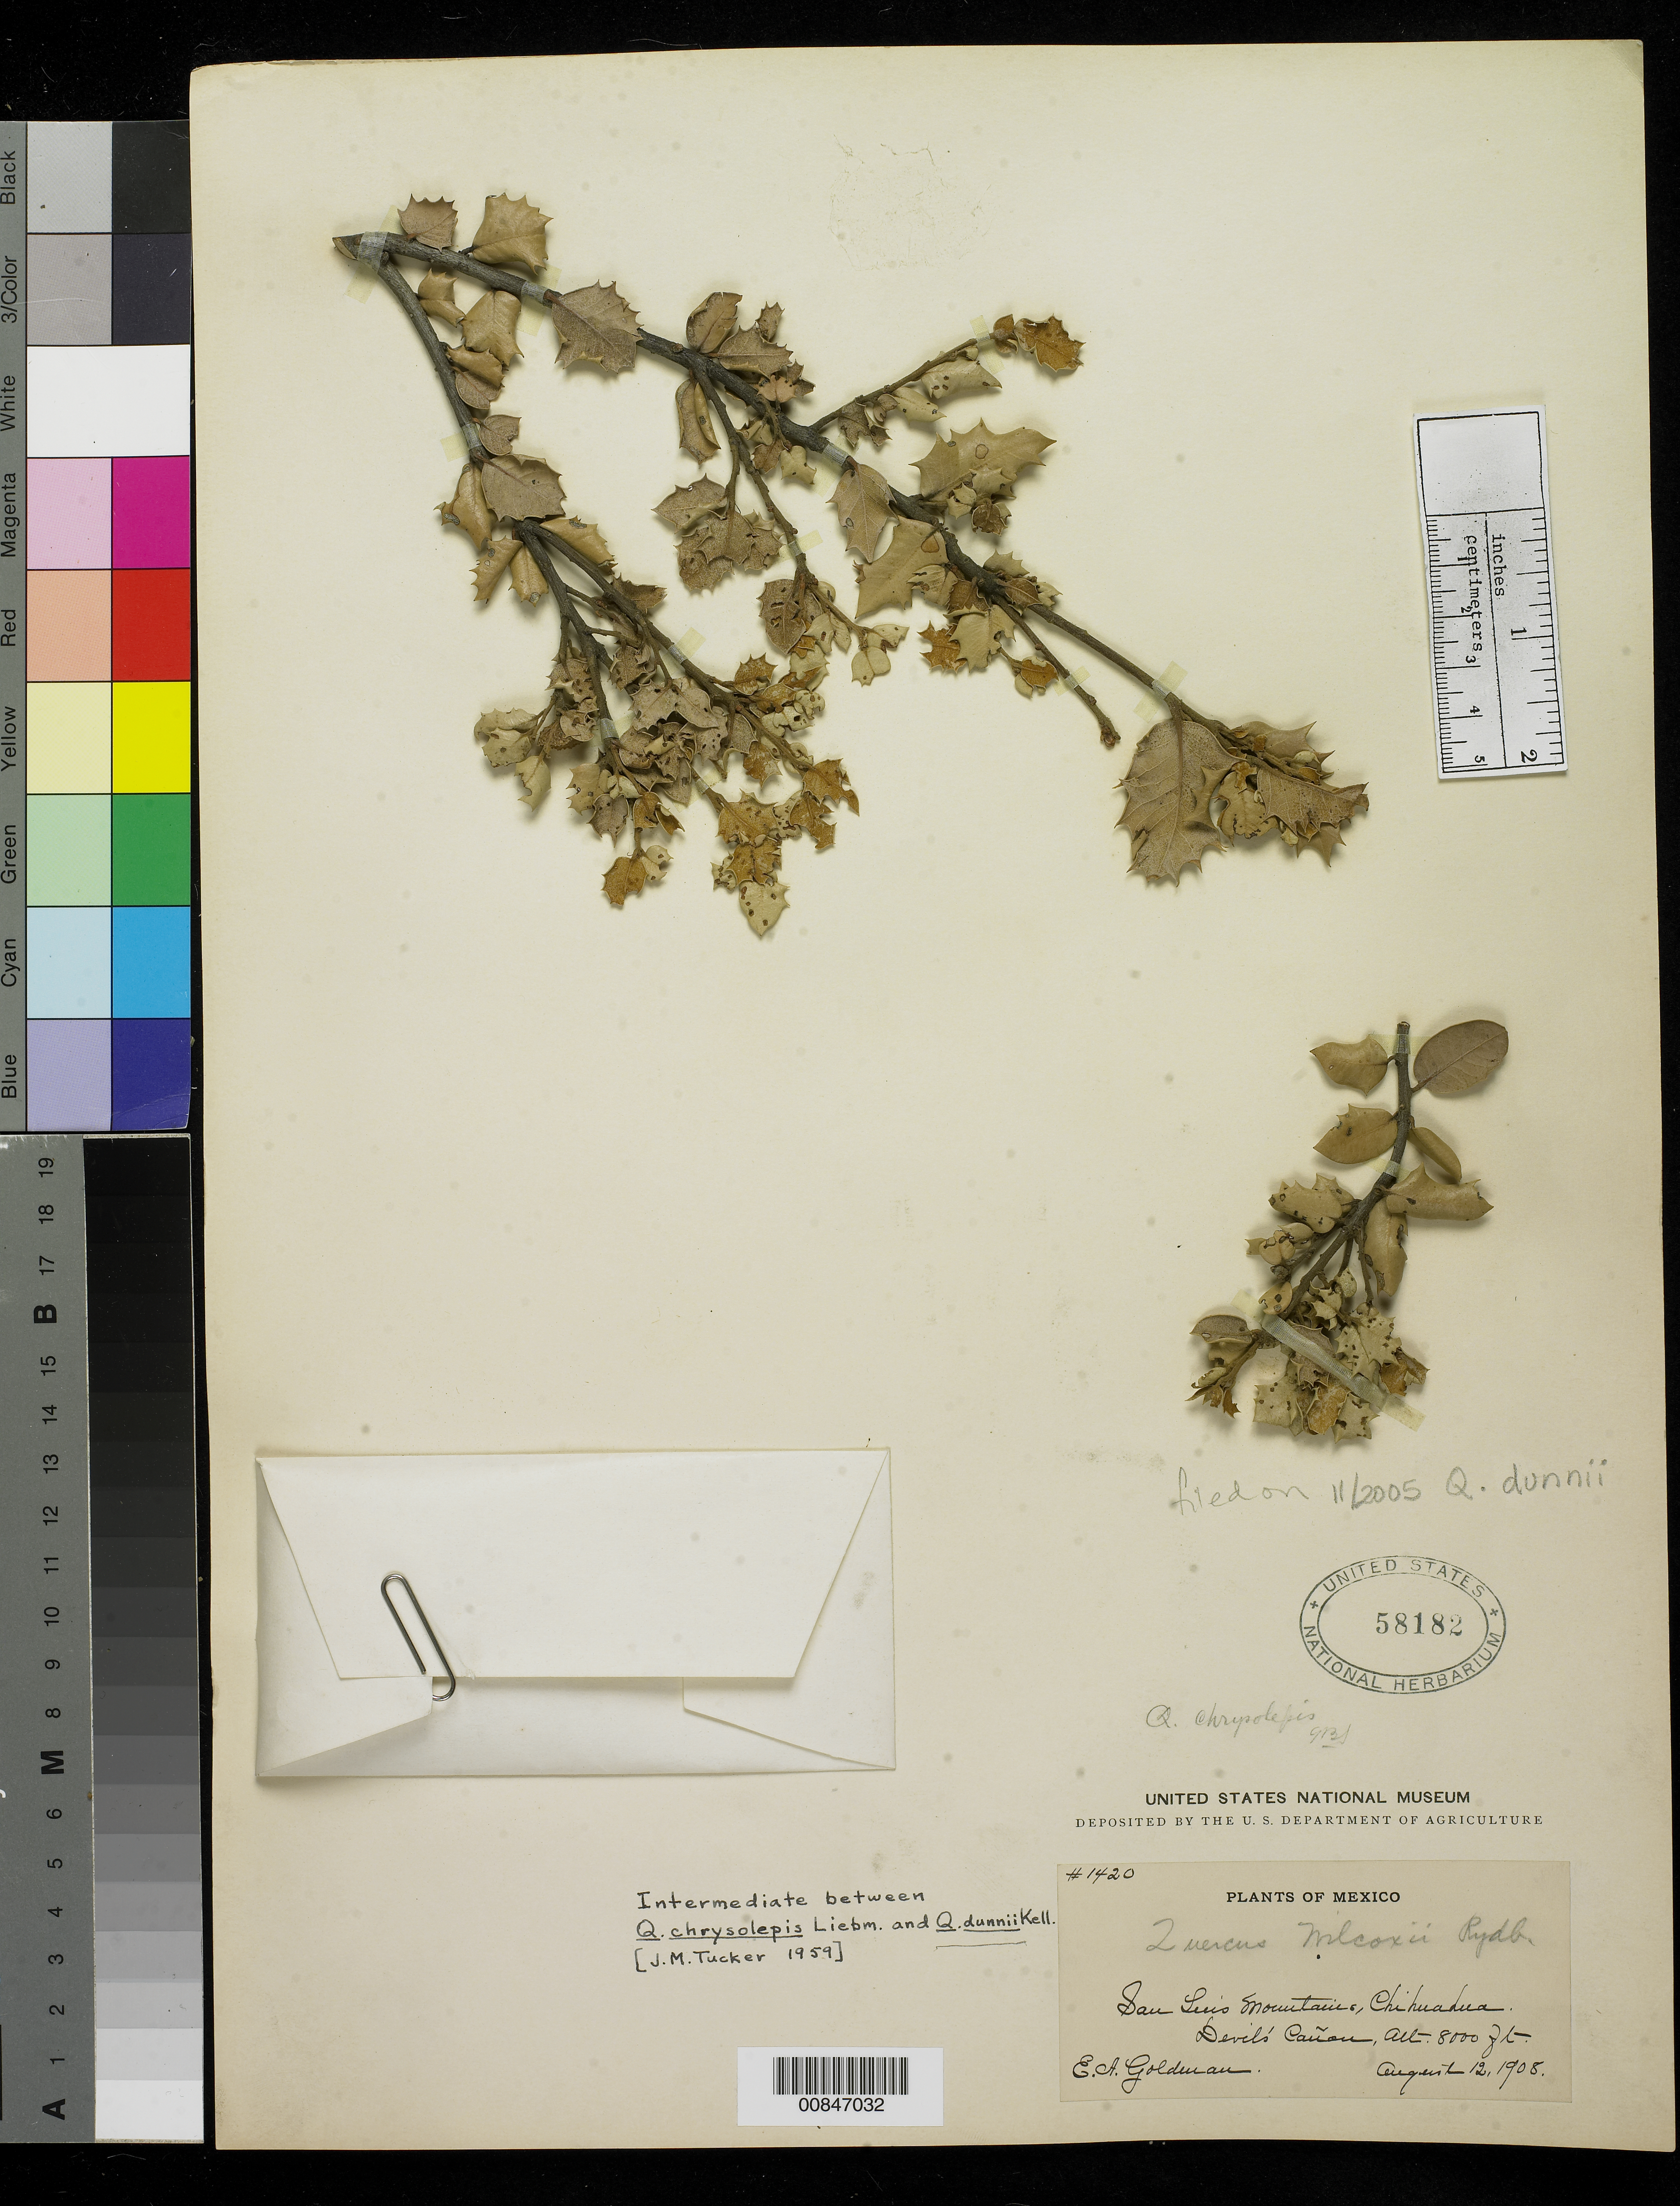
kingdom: Plantae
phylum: Tracheophyta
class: Magnoliopsida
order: Fagales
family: Fagaceae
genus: Quercus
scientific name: Quercus dunnii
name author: Kellogg ex Curran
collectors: E. A. Goldman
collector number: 1420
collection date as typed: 12 Aug 1908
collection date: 1908-08-12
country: Mexico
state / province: Chihuahua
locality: San Luis Mountains, Chihuahua. Devil's Cañon.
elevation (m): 2438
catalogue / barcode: US 58182